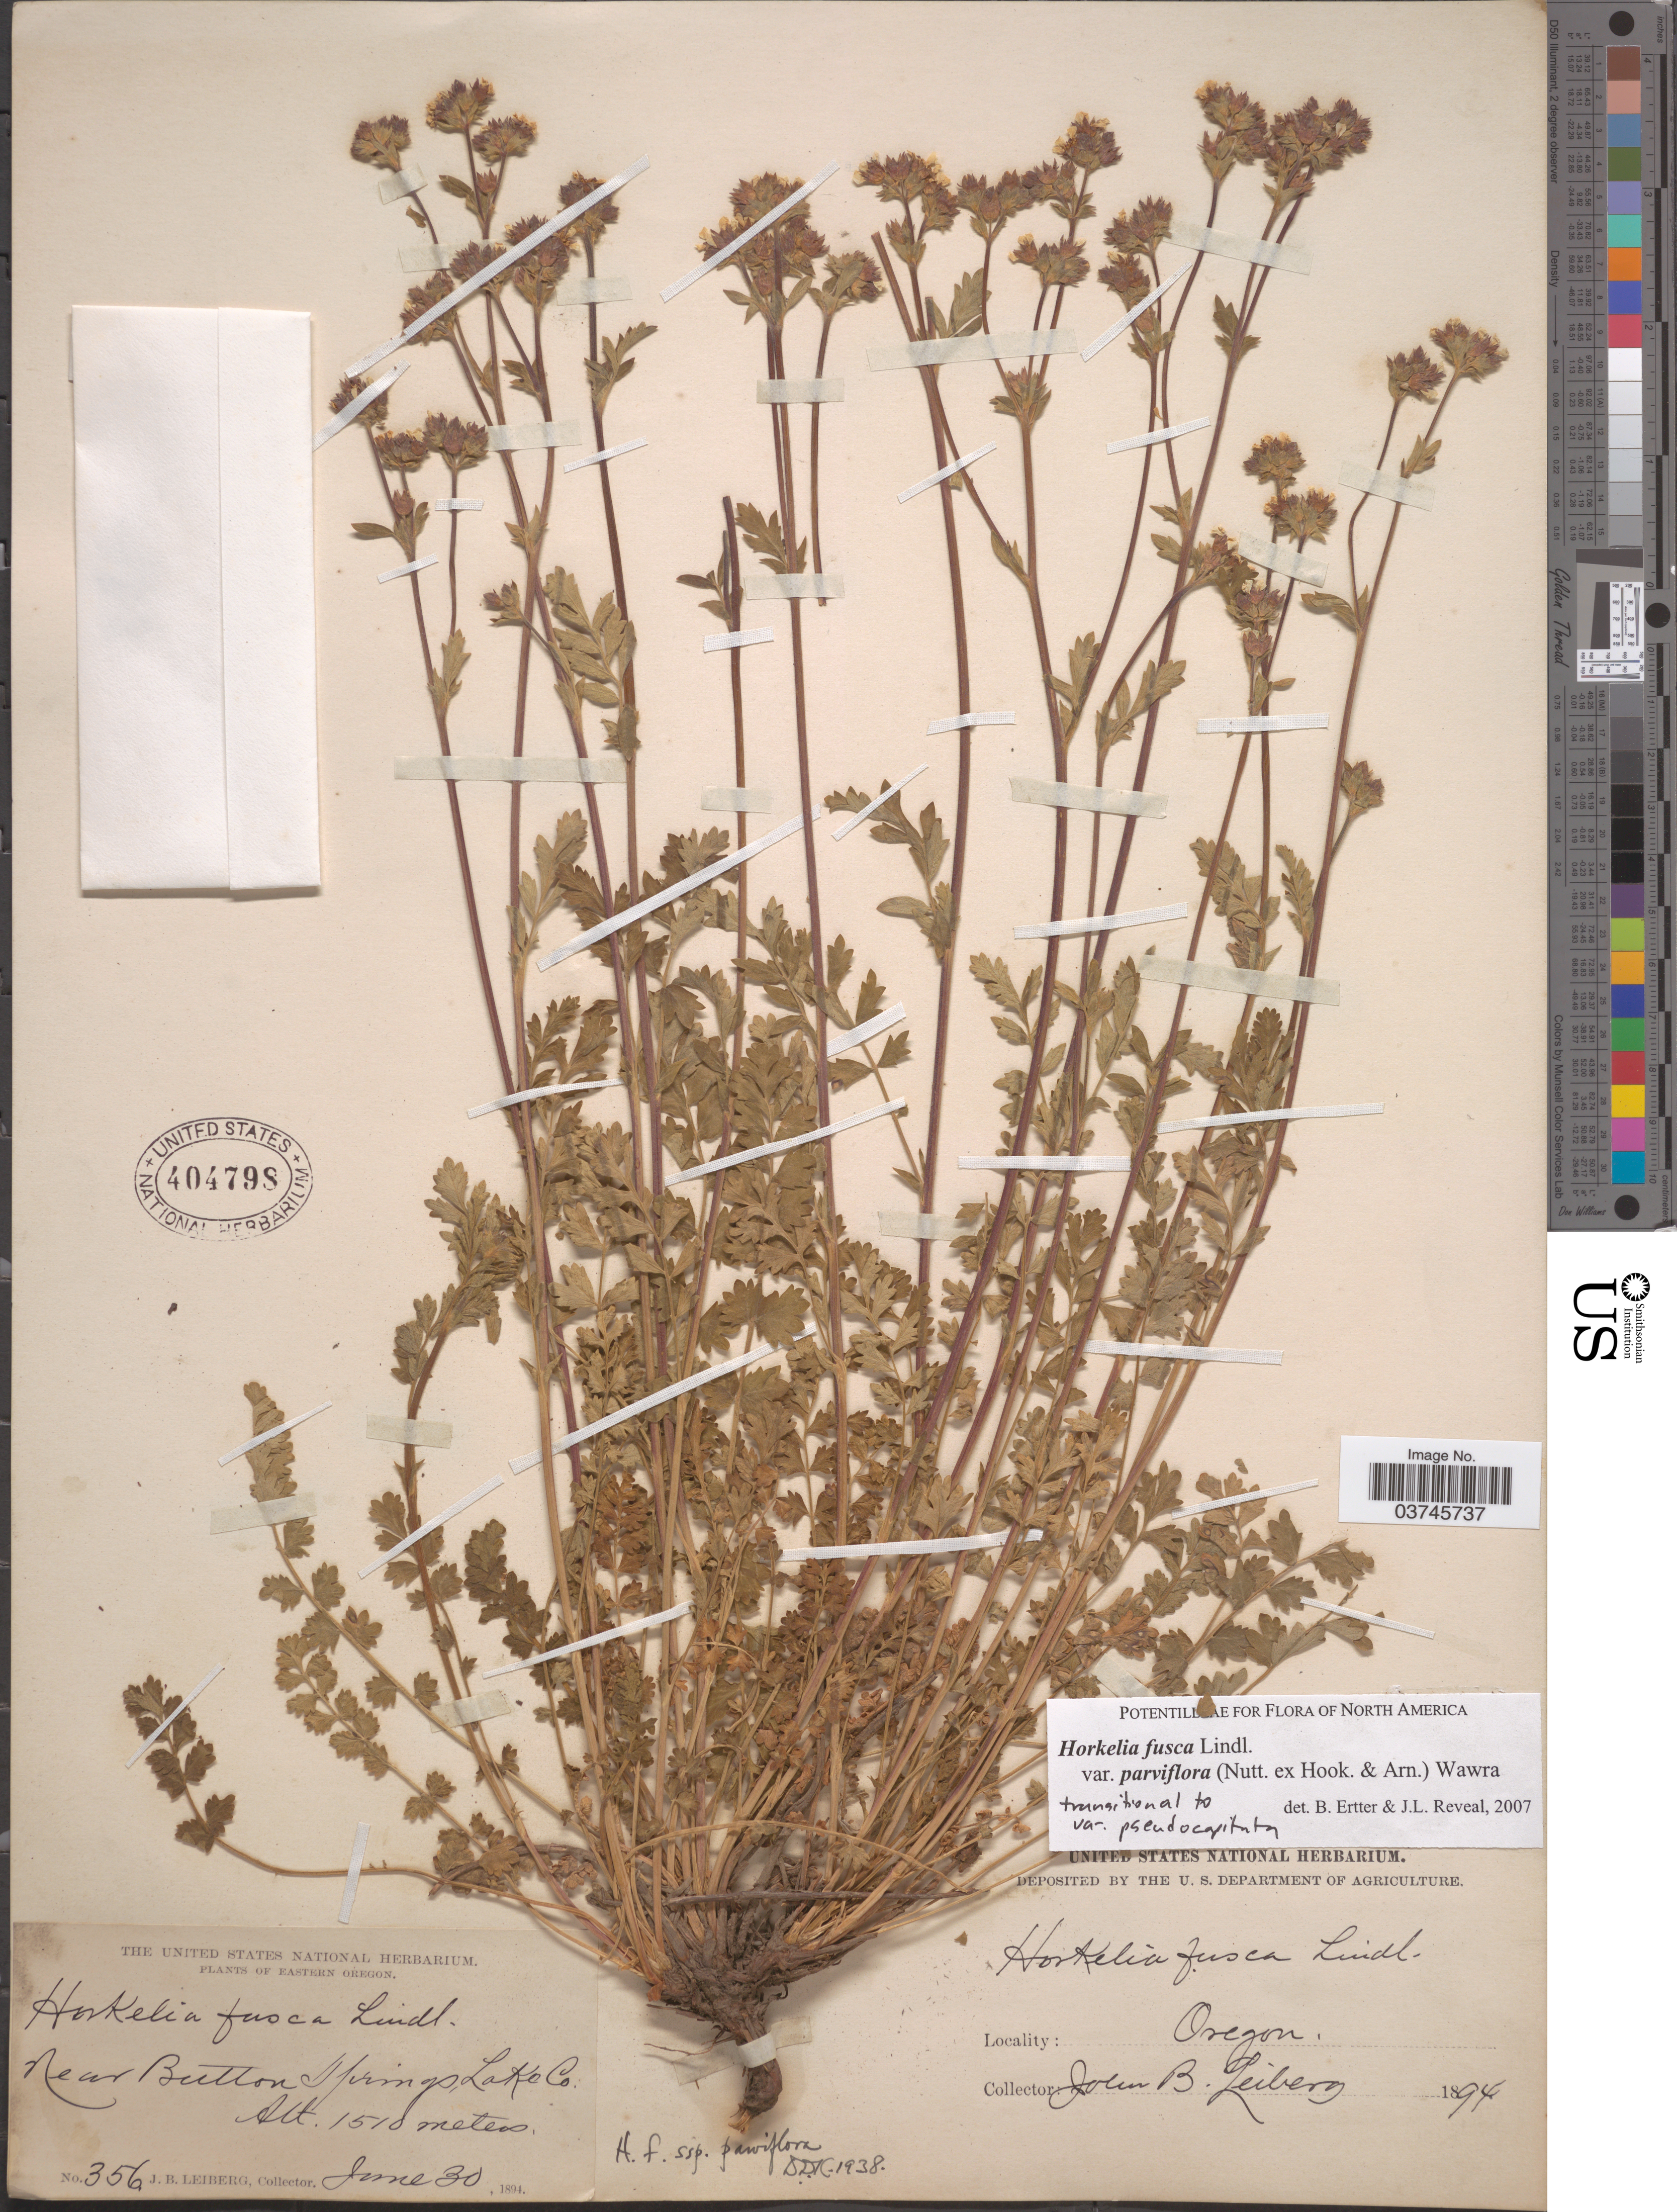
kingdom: Plantae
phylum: Tracheophyta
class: Magnoliopsida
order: Rosales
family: Rosaceae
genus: Potentilla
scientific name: Potentilla douglasii var. parviflora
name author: (Nutt. ex Hook. & Arn.) J.T. Howell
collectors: J. B. Leiberg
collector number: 356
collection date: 1894-06-30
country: United States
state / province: Oregon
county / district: Lake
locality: Near Button Springs, Lake Co.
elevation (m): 1510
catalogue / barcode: US 404798